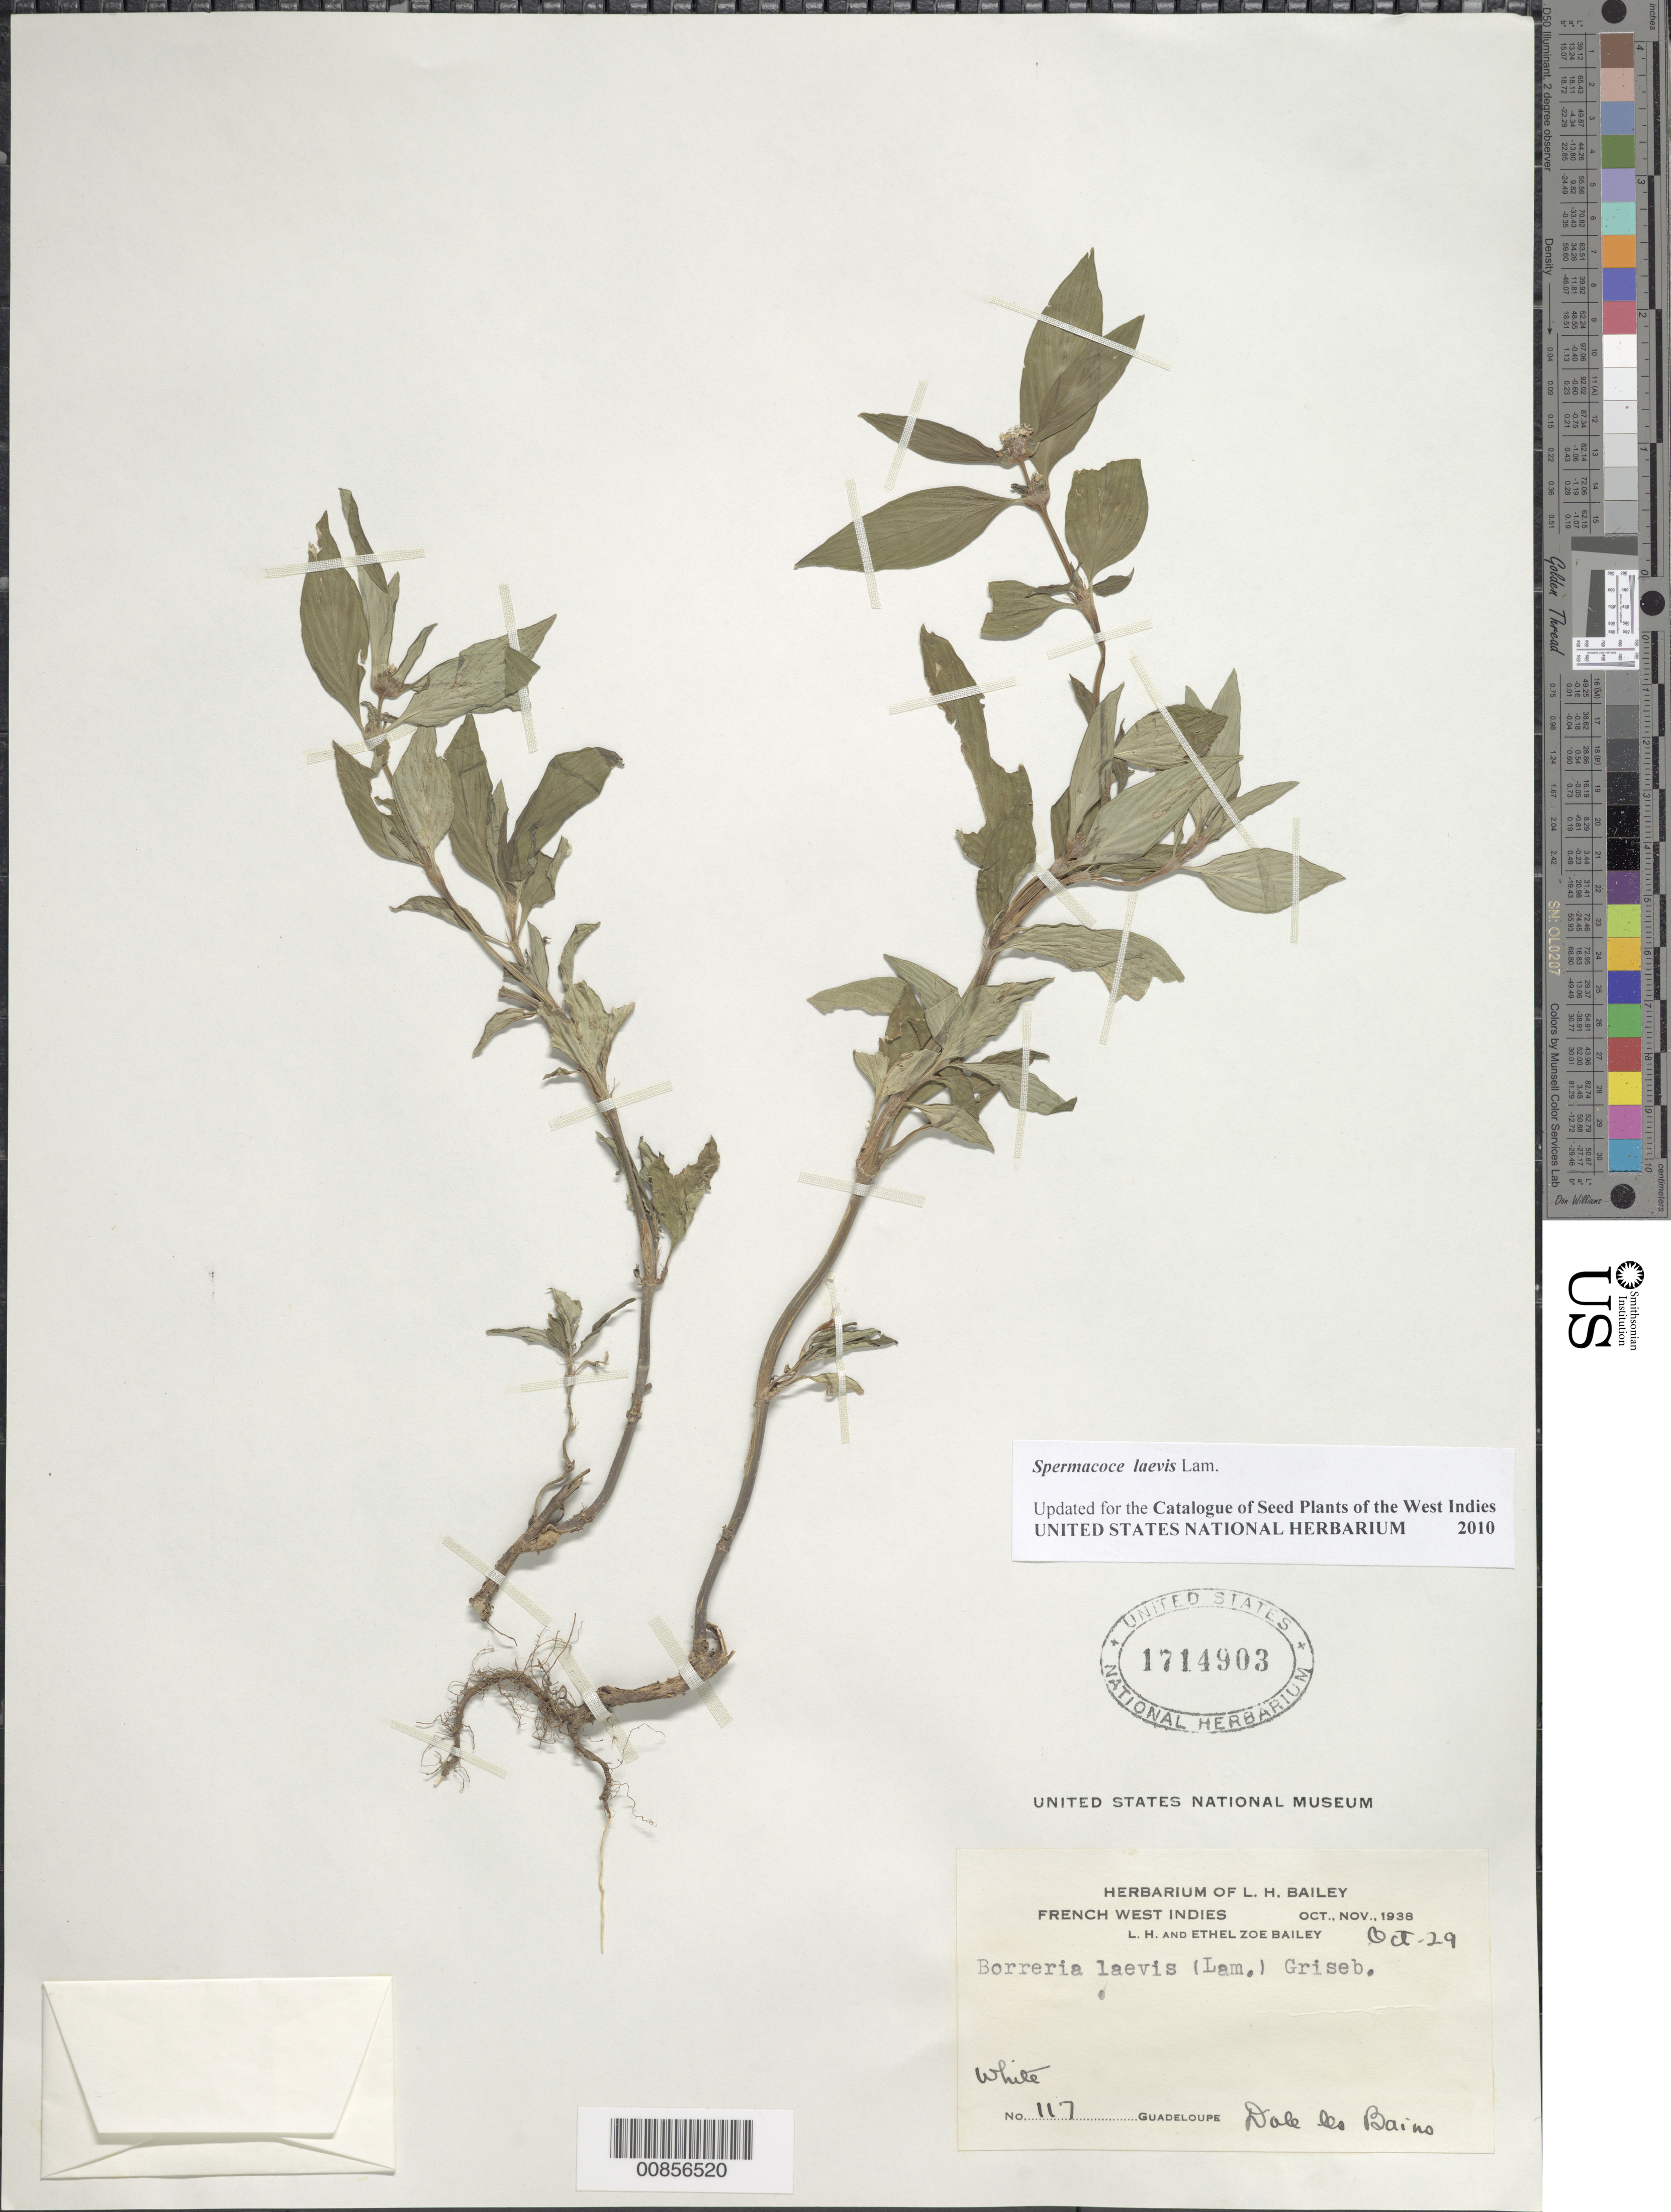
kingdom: Plantae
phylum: Tracheophyta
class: Magnoliopsida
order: Gentianales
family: Rubiaceae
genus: Spermacoce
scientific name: Spermacoce laevis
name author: Lam.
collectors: L. H. Bailey & E. Z. Bailey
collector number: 117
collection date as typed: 29 Oct 1938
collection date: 1938-10-29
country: Guadeloupe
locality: Dale les Bains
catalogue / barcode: US 1714903